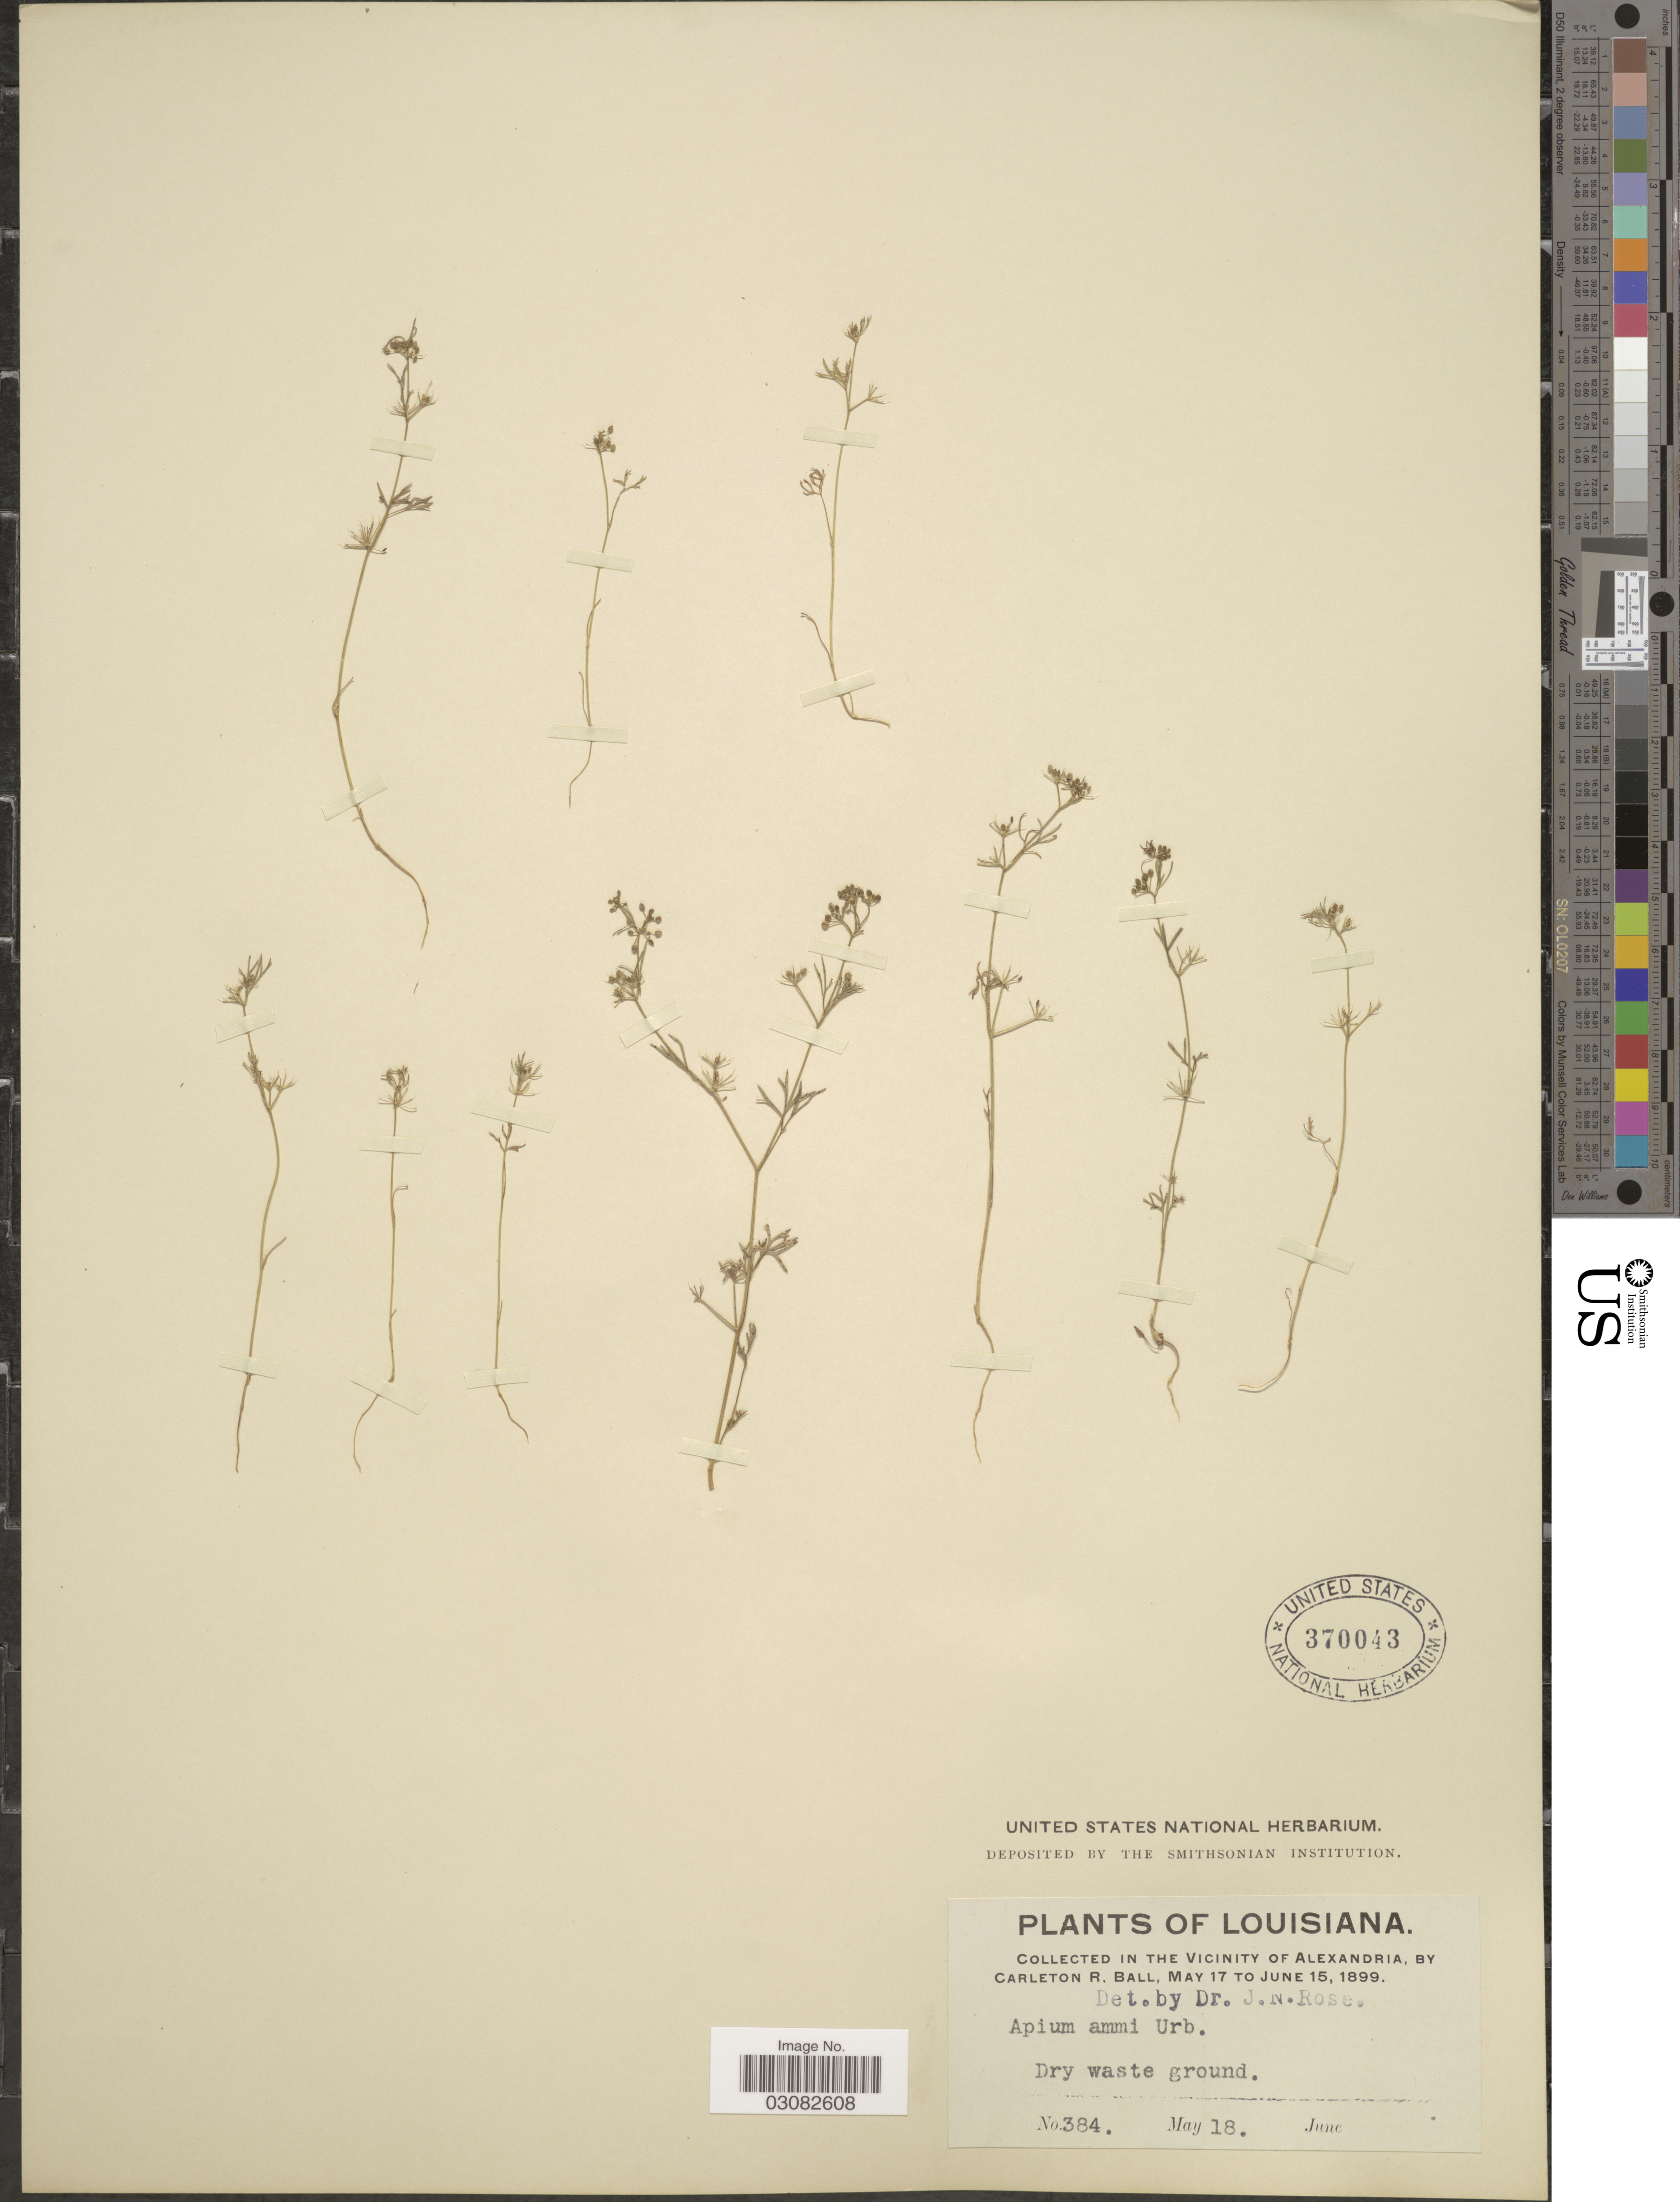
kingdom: Plantae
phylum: Tracheophyta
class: Magnoliopsida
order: Apiales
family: Apiaceae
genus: Apium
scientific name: Apium ammi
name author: (Jacq.) Urb.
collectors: C. R. Ball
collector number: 384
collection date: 1899-05-18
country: United States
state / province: Louisiana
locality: In the Vicinity of Alexandria.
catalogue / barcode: US 370043